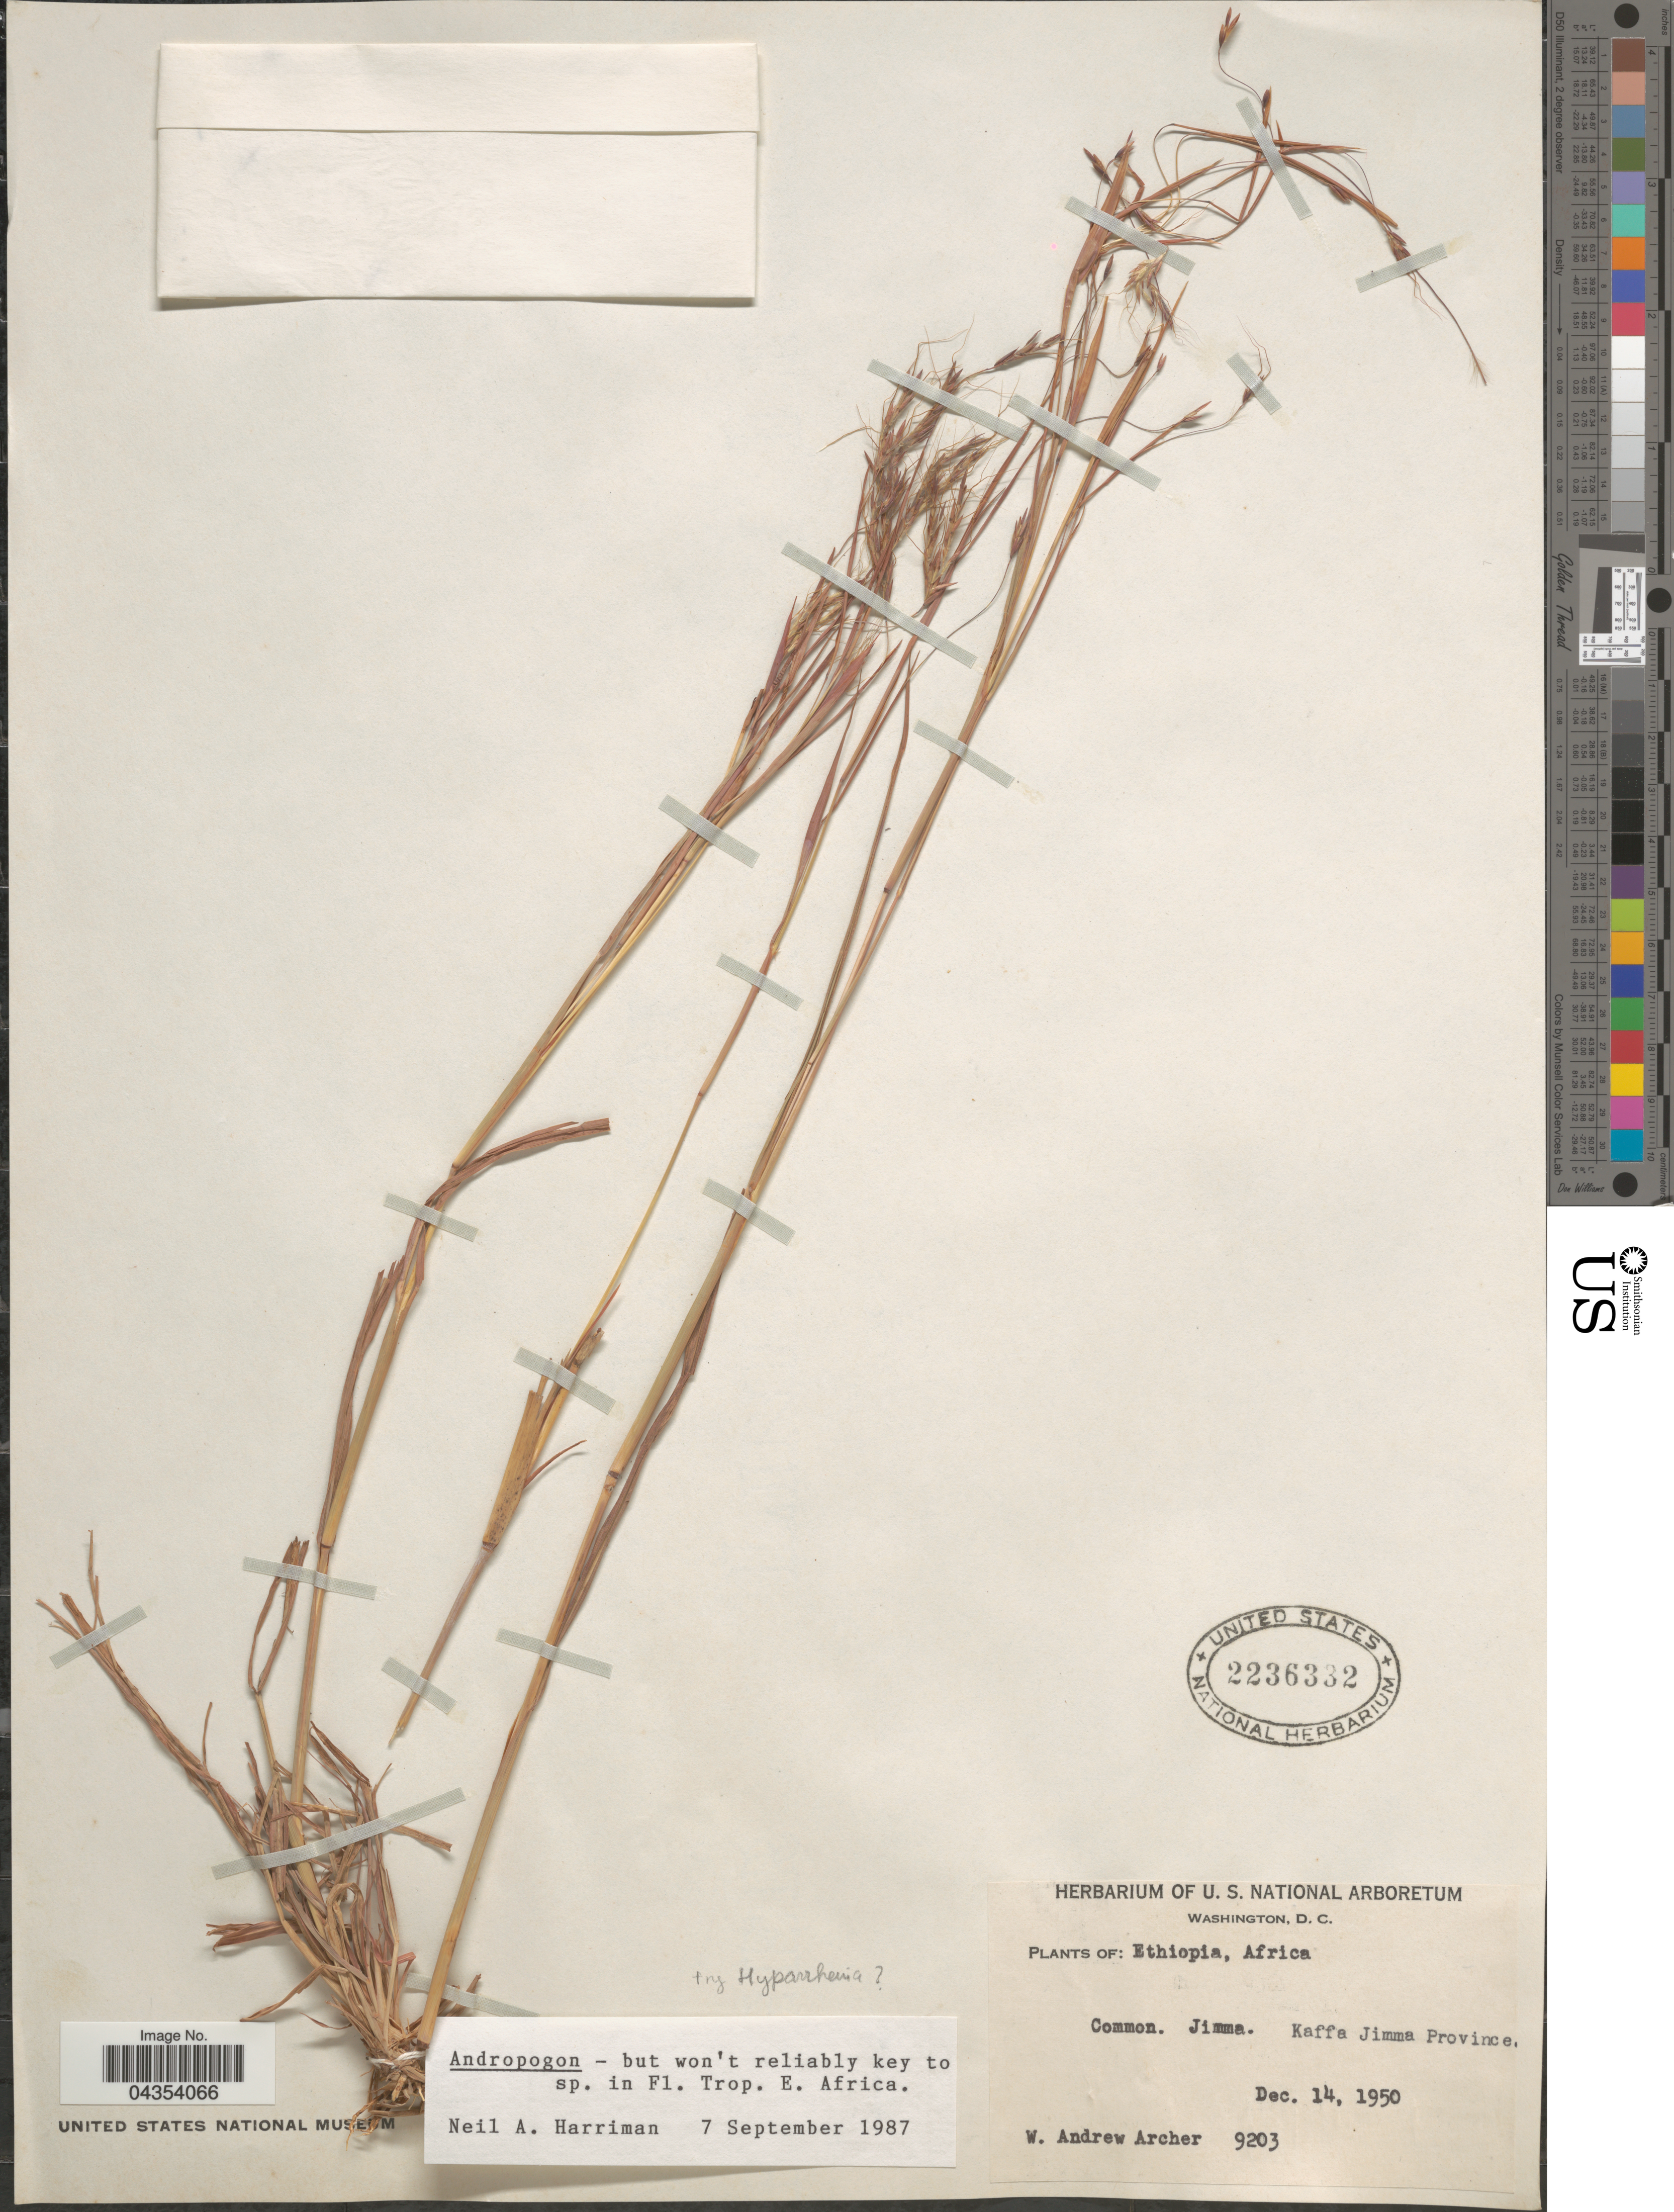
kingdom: Plantae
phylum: Tracheophyta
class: Liliopsida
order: Poales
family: Poaceae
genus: Hyparrhenia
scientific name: Hyparrhenia sp.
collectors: W. A. Archer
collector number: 9203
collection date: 1950-12-14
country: Ethiopia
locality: Jimma. Kaffa Jimma Province.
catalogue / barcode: US 2236332